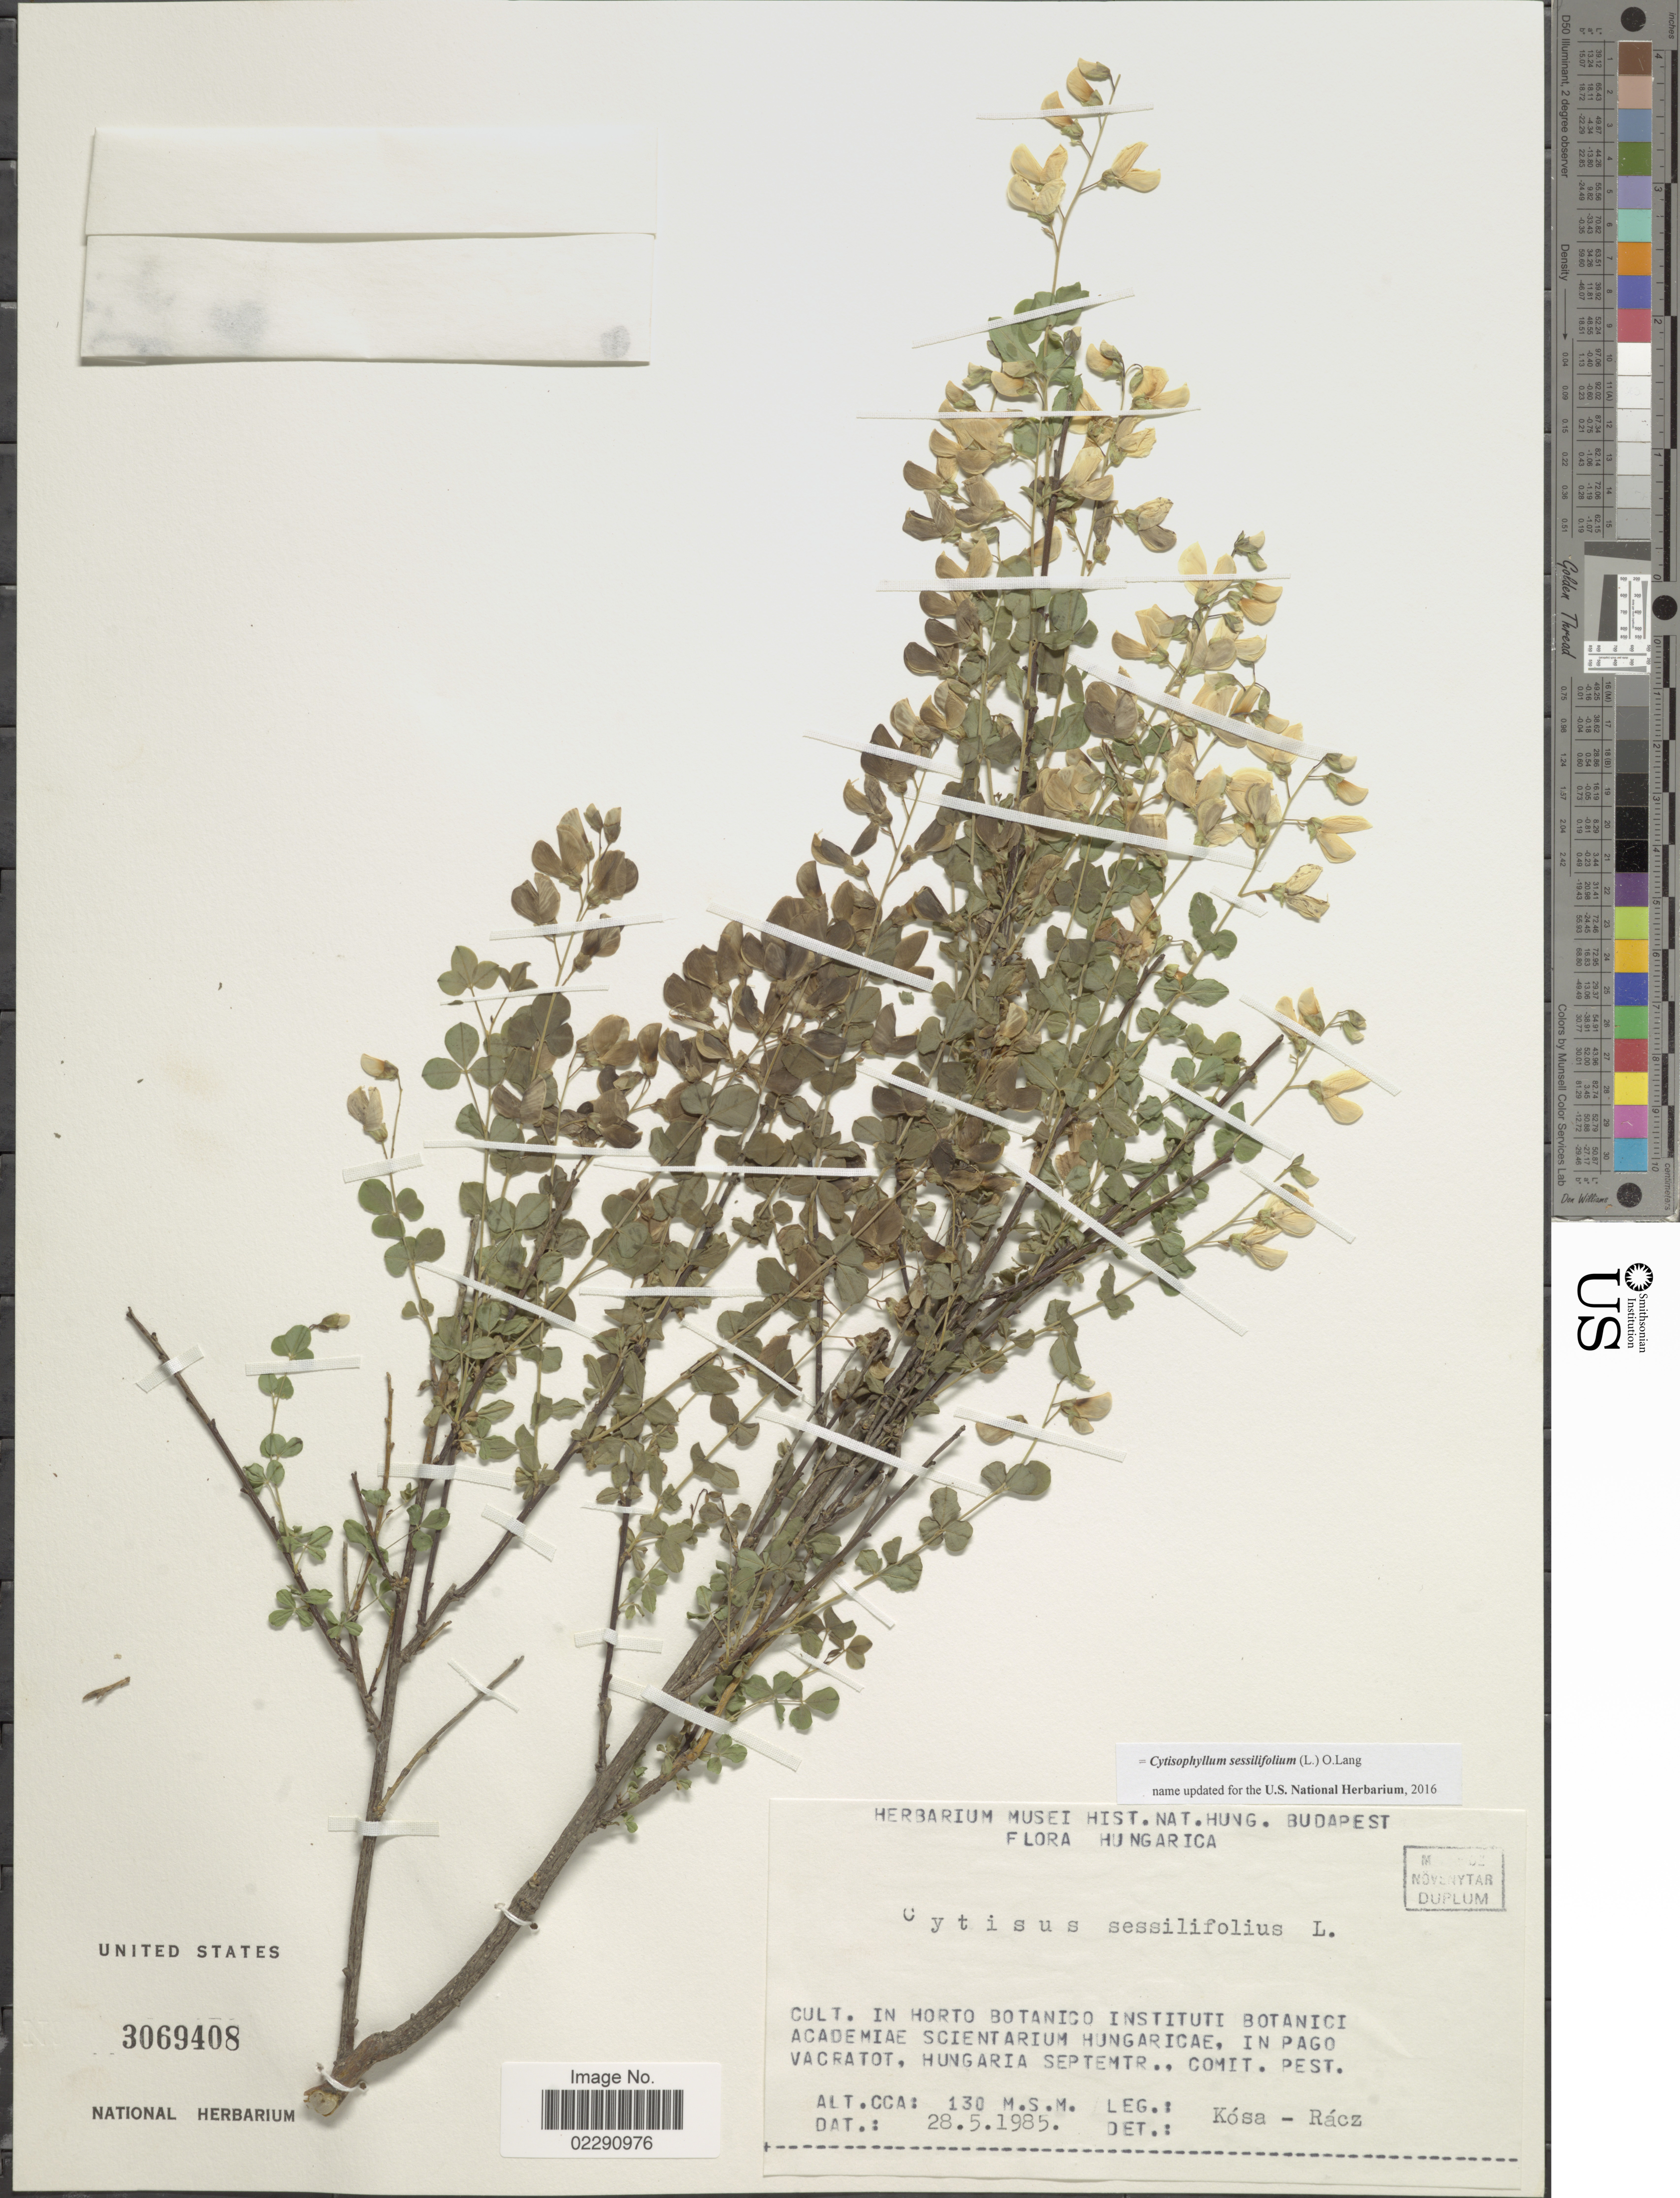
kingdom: Plantae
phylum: Tracheophyta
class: Magnoliopsida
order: Fabales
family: Fabaceae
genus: Cytisophyllum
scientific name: Cytisophyllum sessilifolium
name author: Láng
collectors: Kosa & Rácz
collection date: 1985-05-28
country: Hungary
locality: Horto Botanico Intsituti Botanici Academiae Scientarium Hungaricae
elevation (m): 130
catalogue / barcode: US 3069408